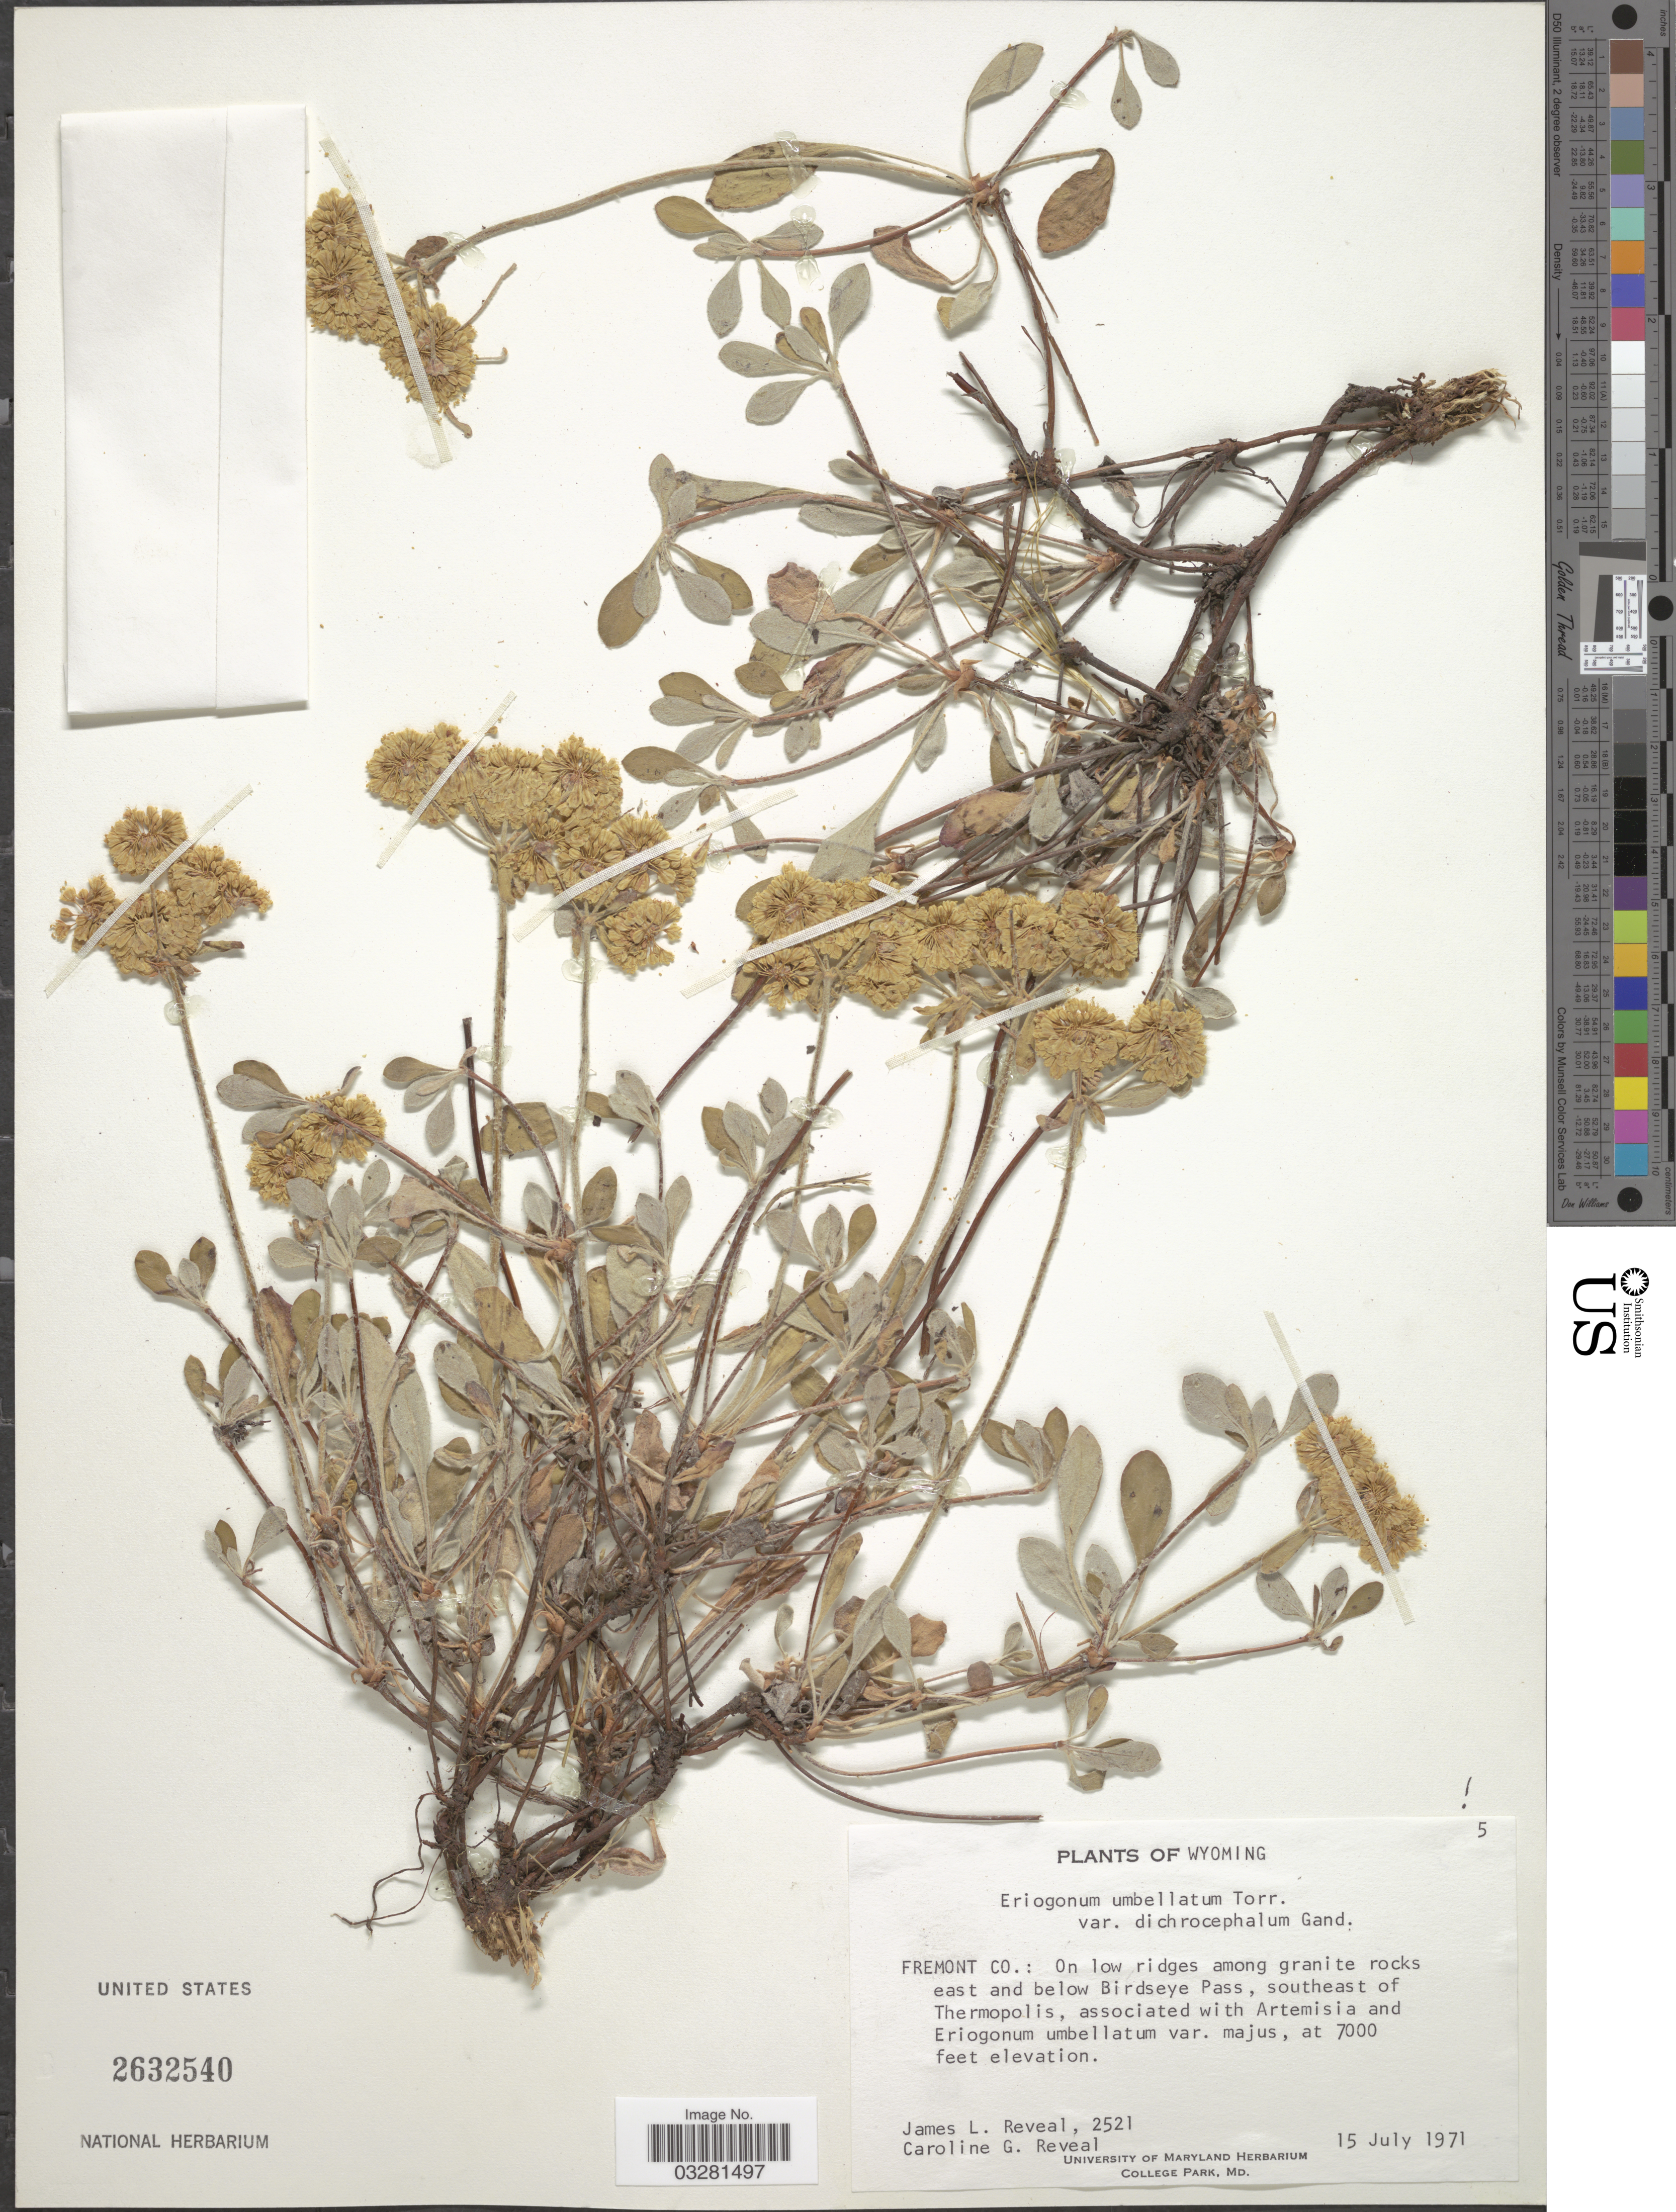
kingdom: Plantae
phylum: Tracheophyta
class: Magnoliopsida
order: Caryophyllales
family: Polygonaceae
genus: Eriogonum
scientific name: Eriogonum umbellatum var. umbellatum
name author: Torr.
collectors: J. L. Reveal & C. G. Reveal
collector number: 2521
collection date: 1971-07-15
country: United States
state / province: Wyoming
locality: Fremont Co.: east and below Birdseye Pass, southeast of Thermopolis.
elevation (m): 2134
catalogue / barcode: US 2632540